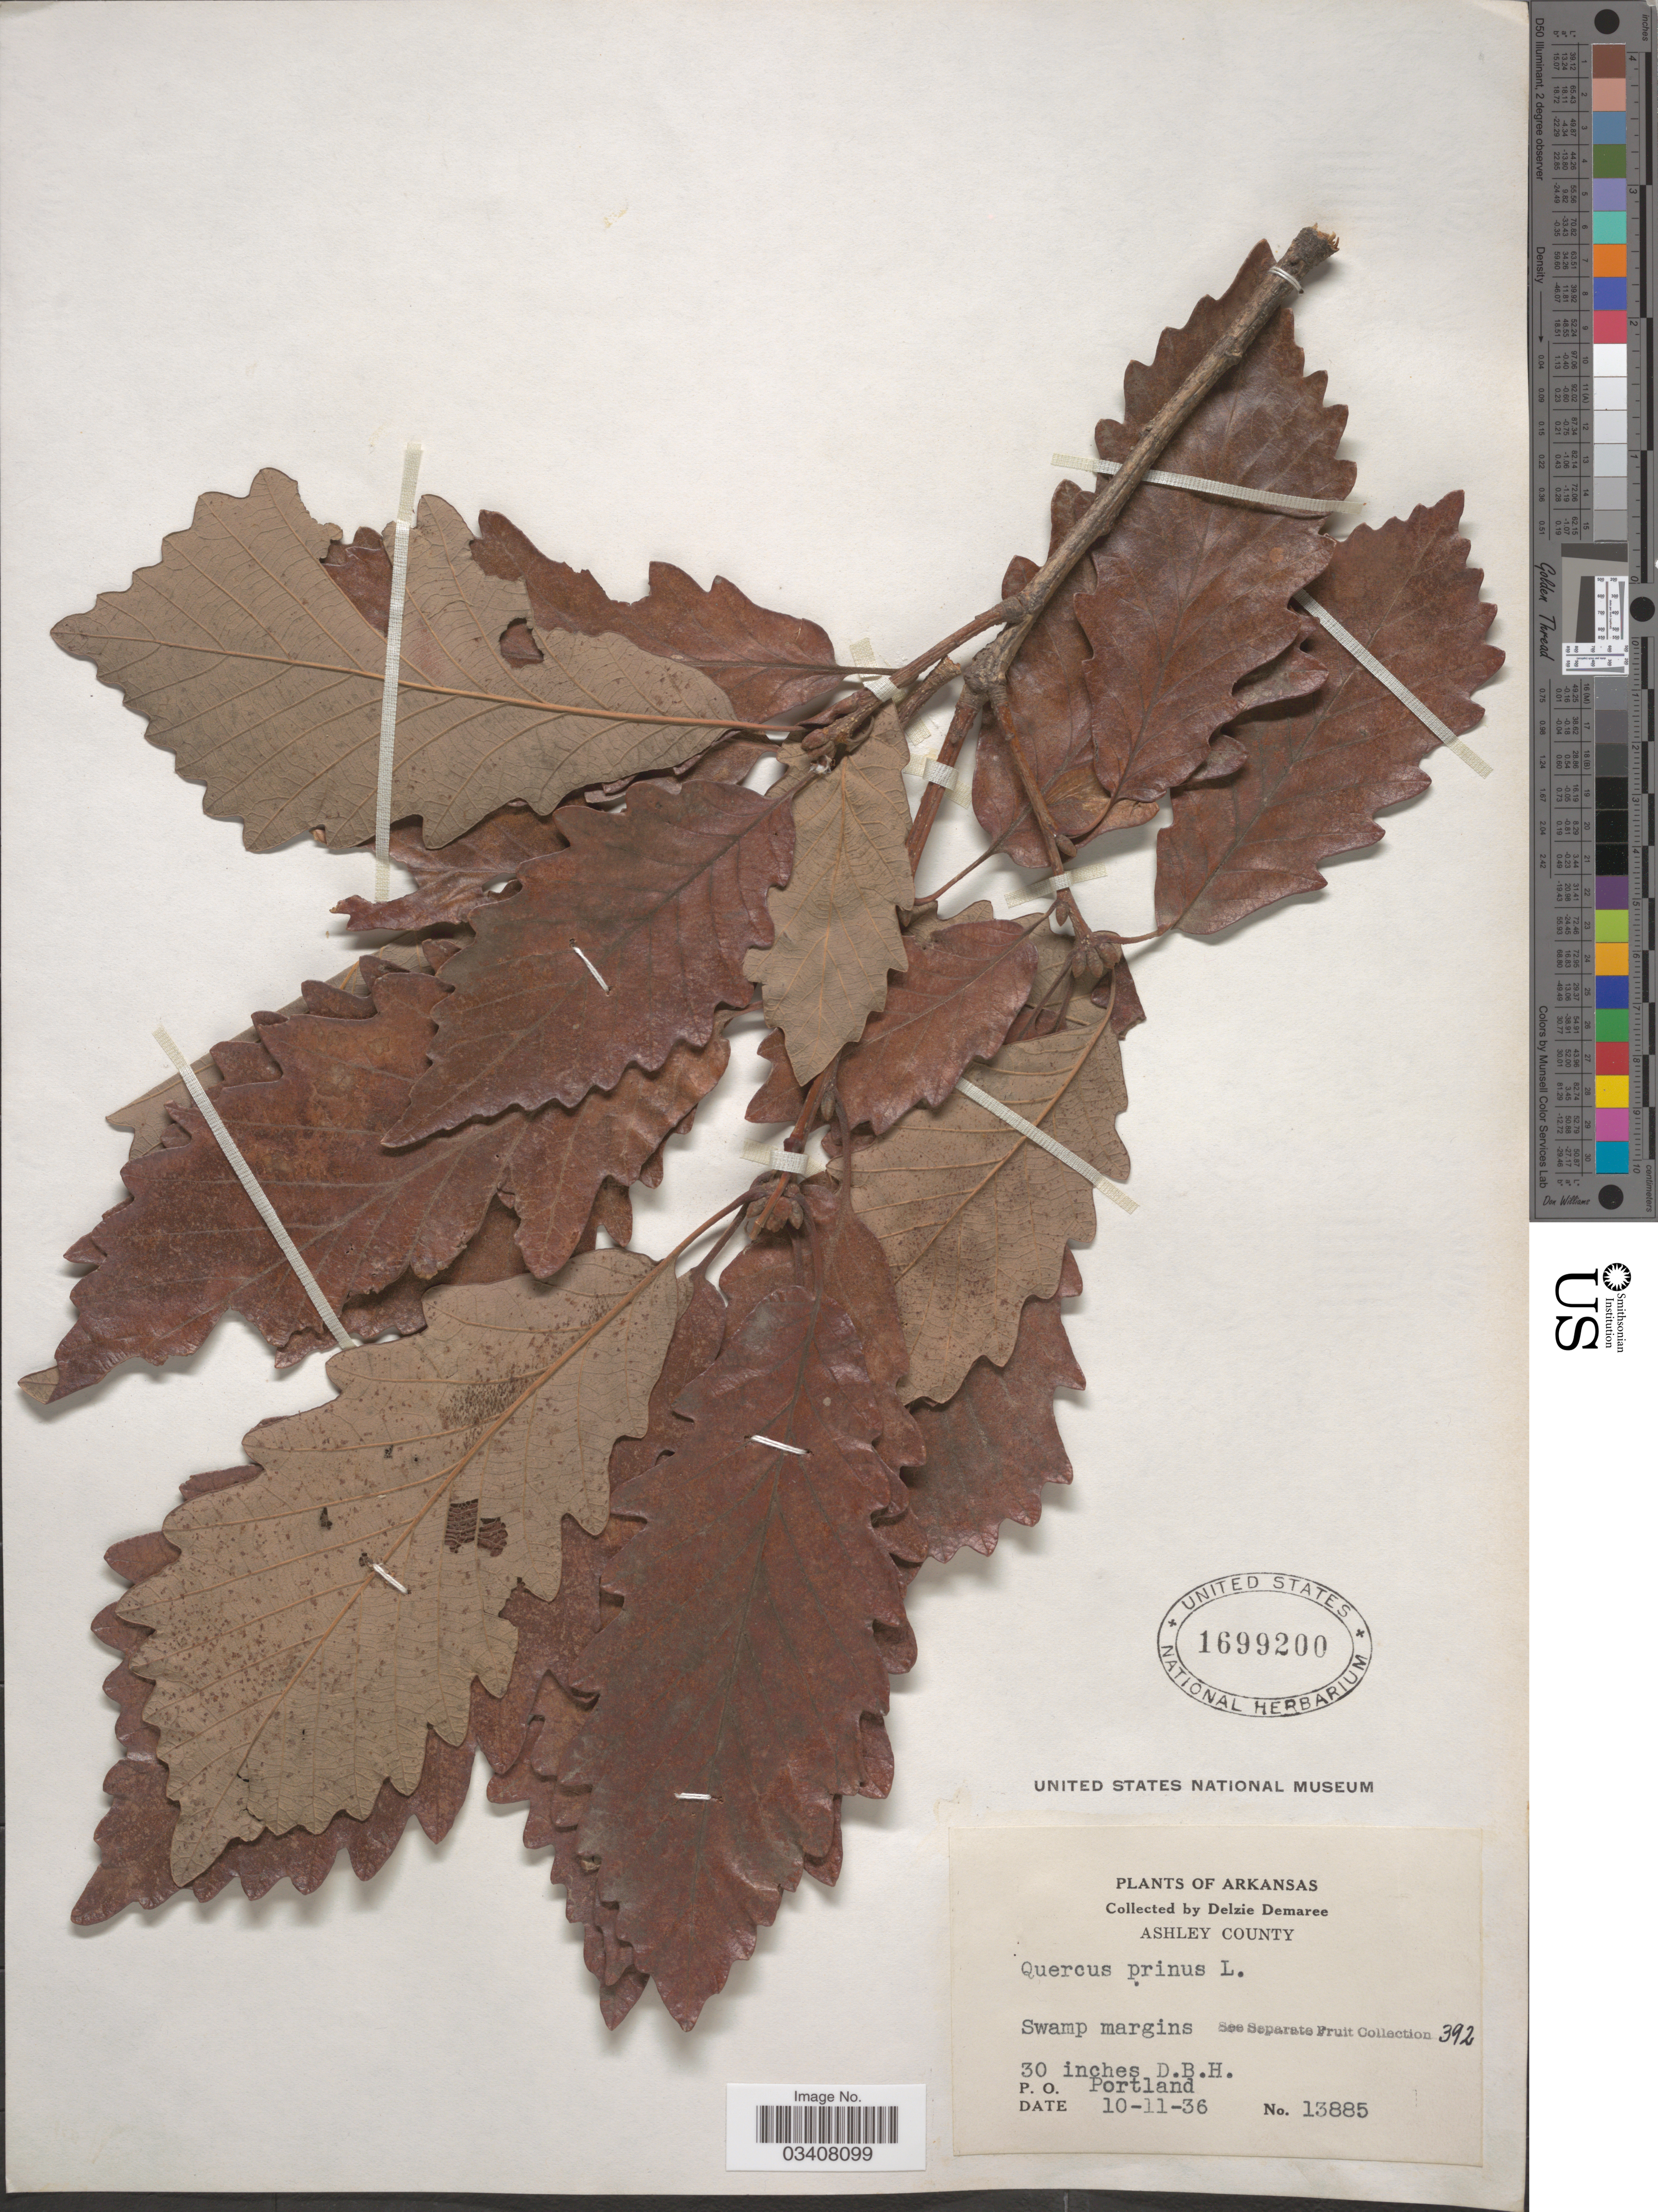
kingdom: Plantae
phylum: Tracheophyta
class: Magnoliopsida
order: Fagales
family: Fagaceae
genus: Quercus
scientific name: Quercus prinus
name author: L.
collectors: D. Demaree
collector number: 13885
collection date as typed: Transcribed d/m/y: 11/10/36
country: United States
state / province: Arkansas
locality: Ashley County. P.O. Portland.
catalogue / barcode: US 1699200